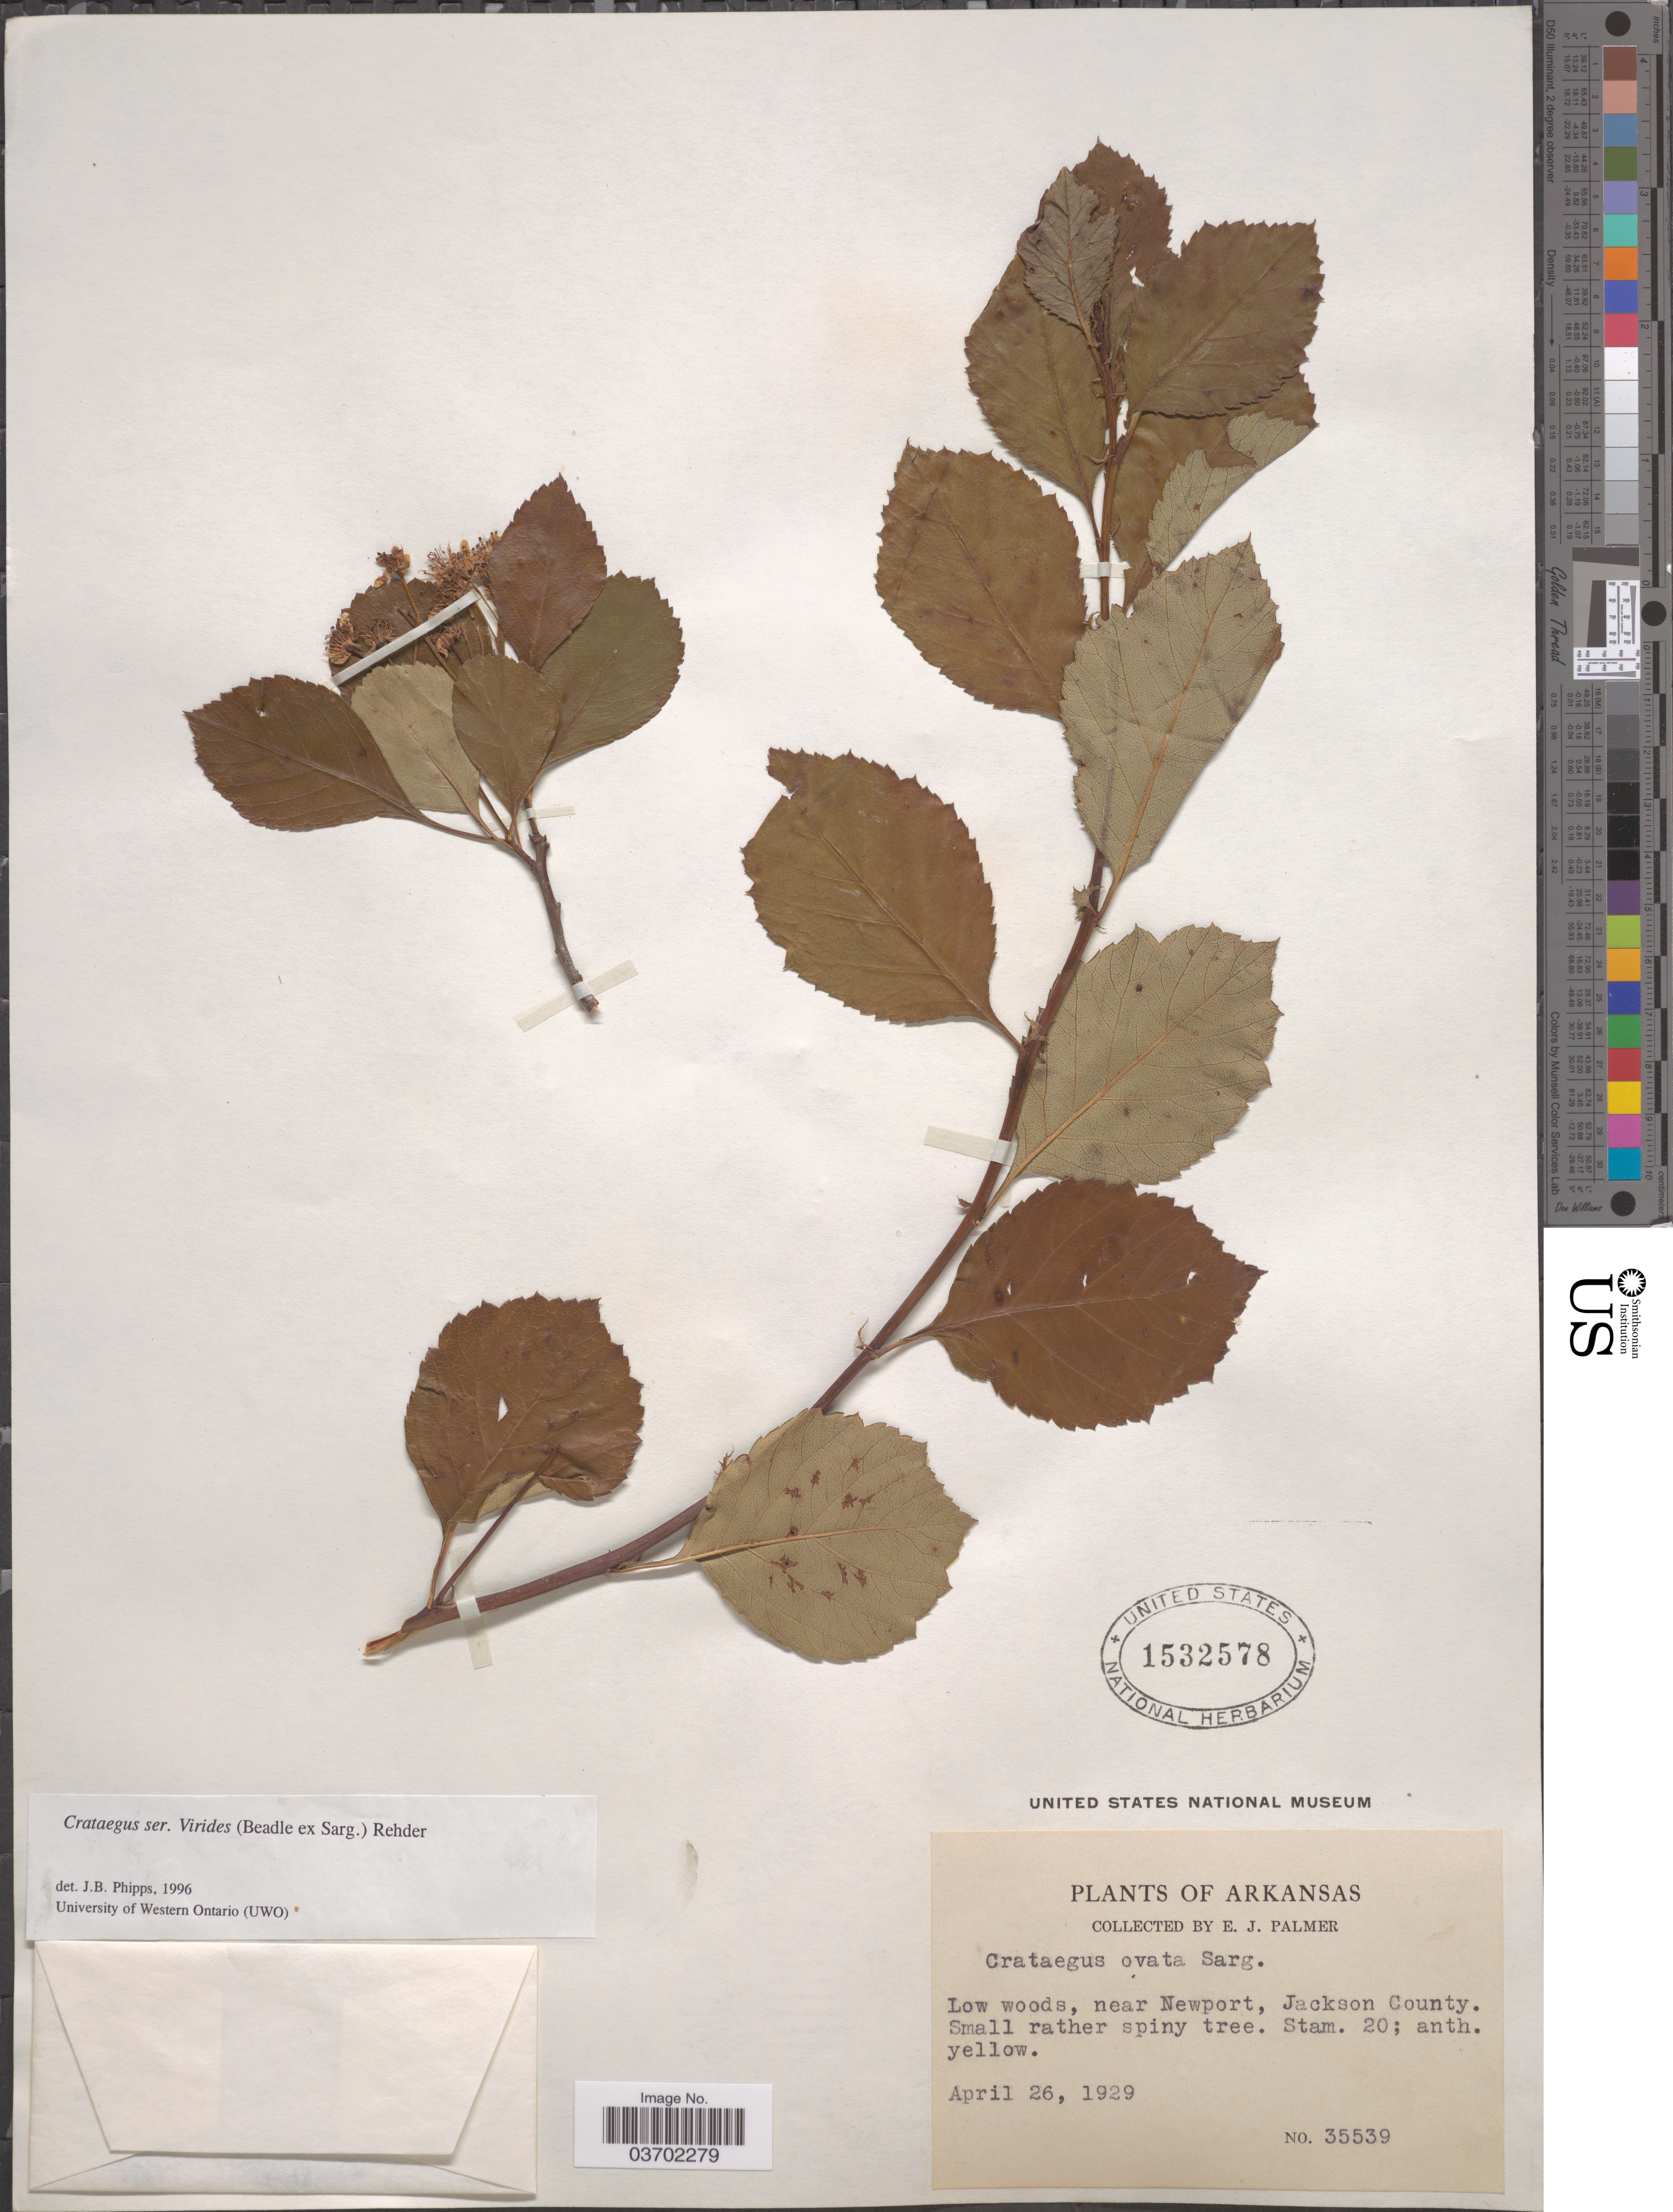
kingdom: Plantae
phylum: Tracheophyta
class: Magnoliopsida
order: Rosales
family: Rosaceae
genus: Crataegus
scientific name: Crataegus viridis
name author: L.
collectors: E. J. Palmer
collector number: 35539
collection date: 1929-04-26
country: United States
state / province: Arkansas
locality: Low woods, near Newport, Jackson County.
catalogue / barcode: US 1532578